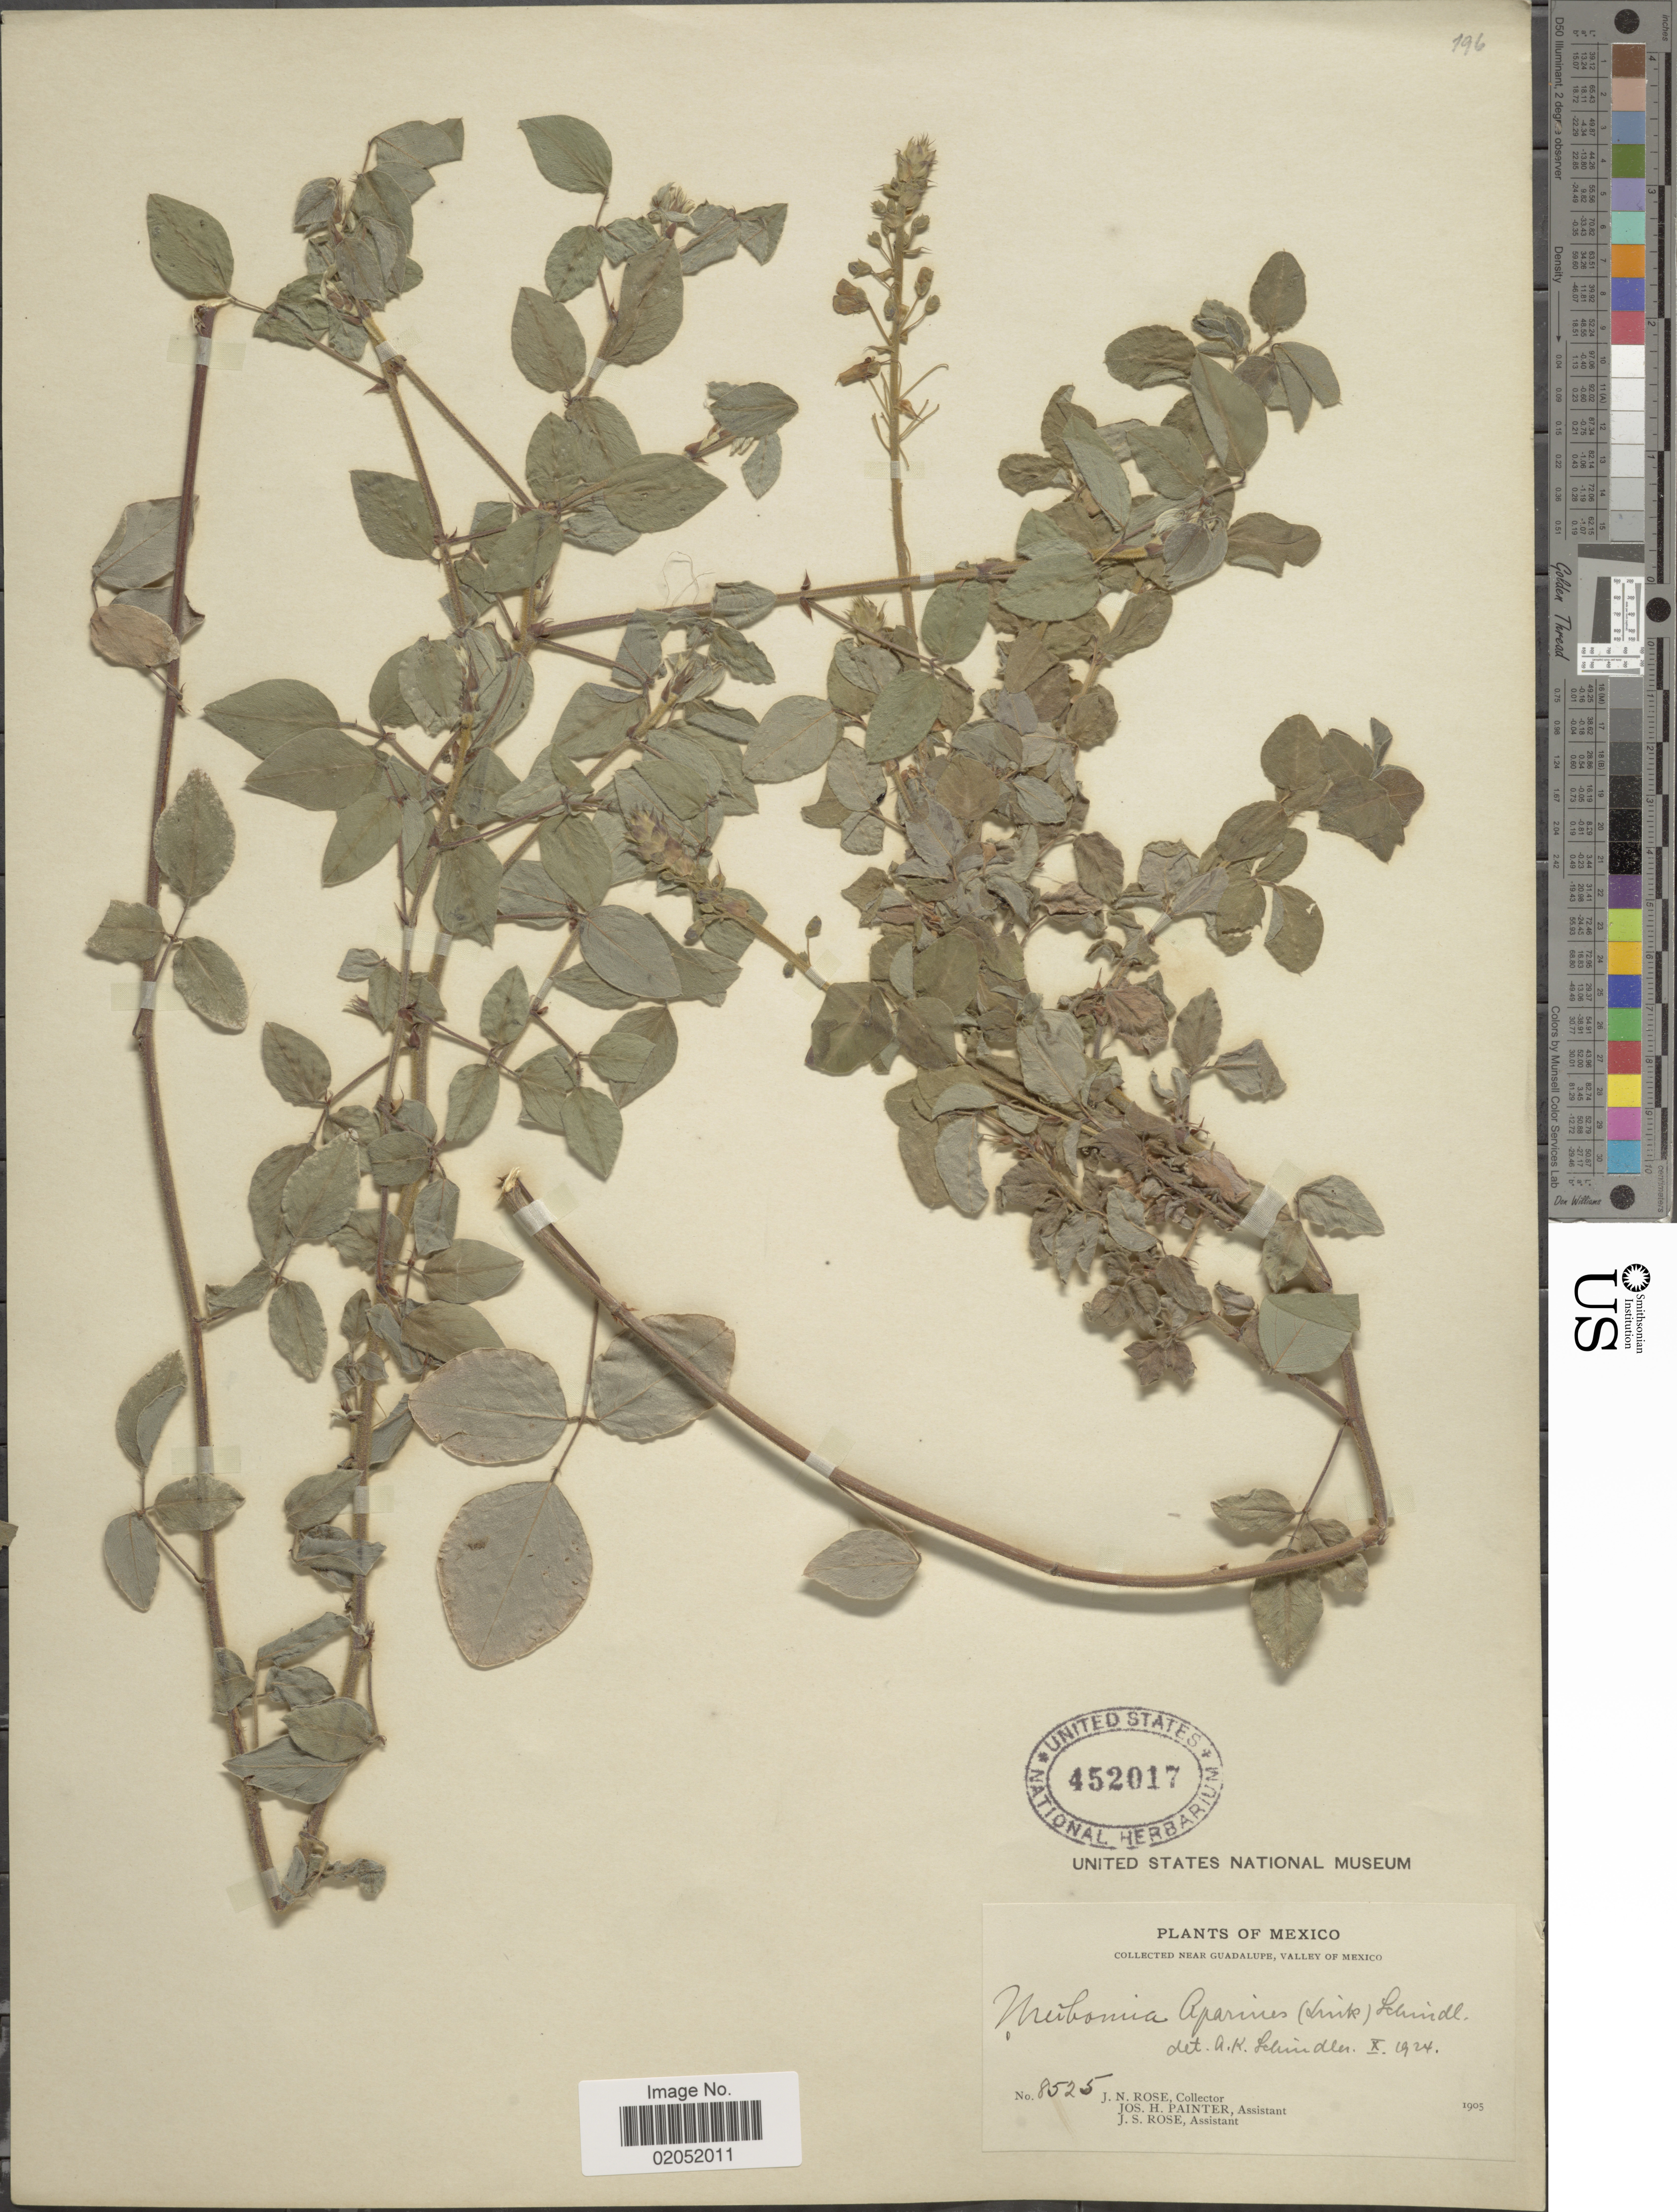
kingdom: Plantae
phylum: Tracheophyta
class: Magnoliopsida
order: Fabales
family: Fabaceae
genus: Desmodium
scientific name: Desmodium aparines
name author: (Link) DC.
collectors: J. N. Rose, J. H. Painter & J. S. Rose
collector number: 8525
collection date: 1905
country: Mexico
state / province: México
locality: Near Guadalupe, Valley of Mexico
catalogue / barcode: US 452017